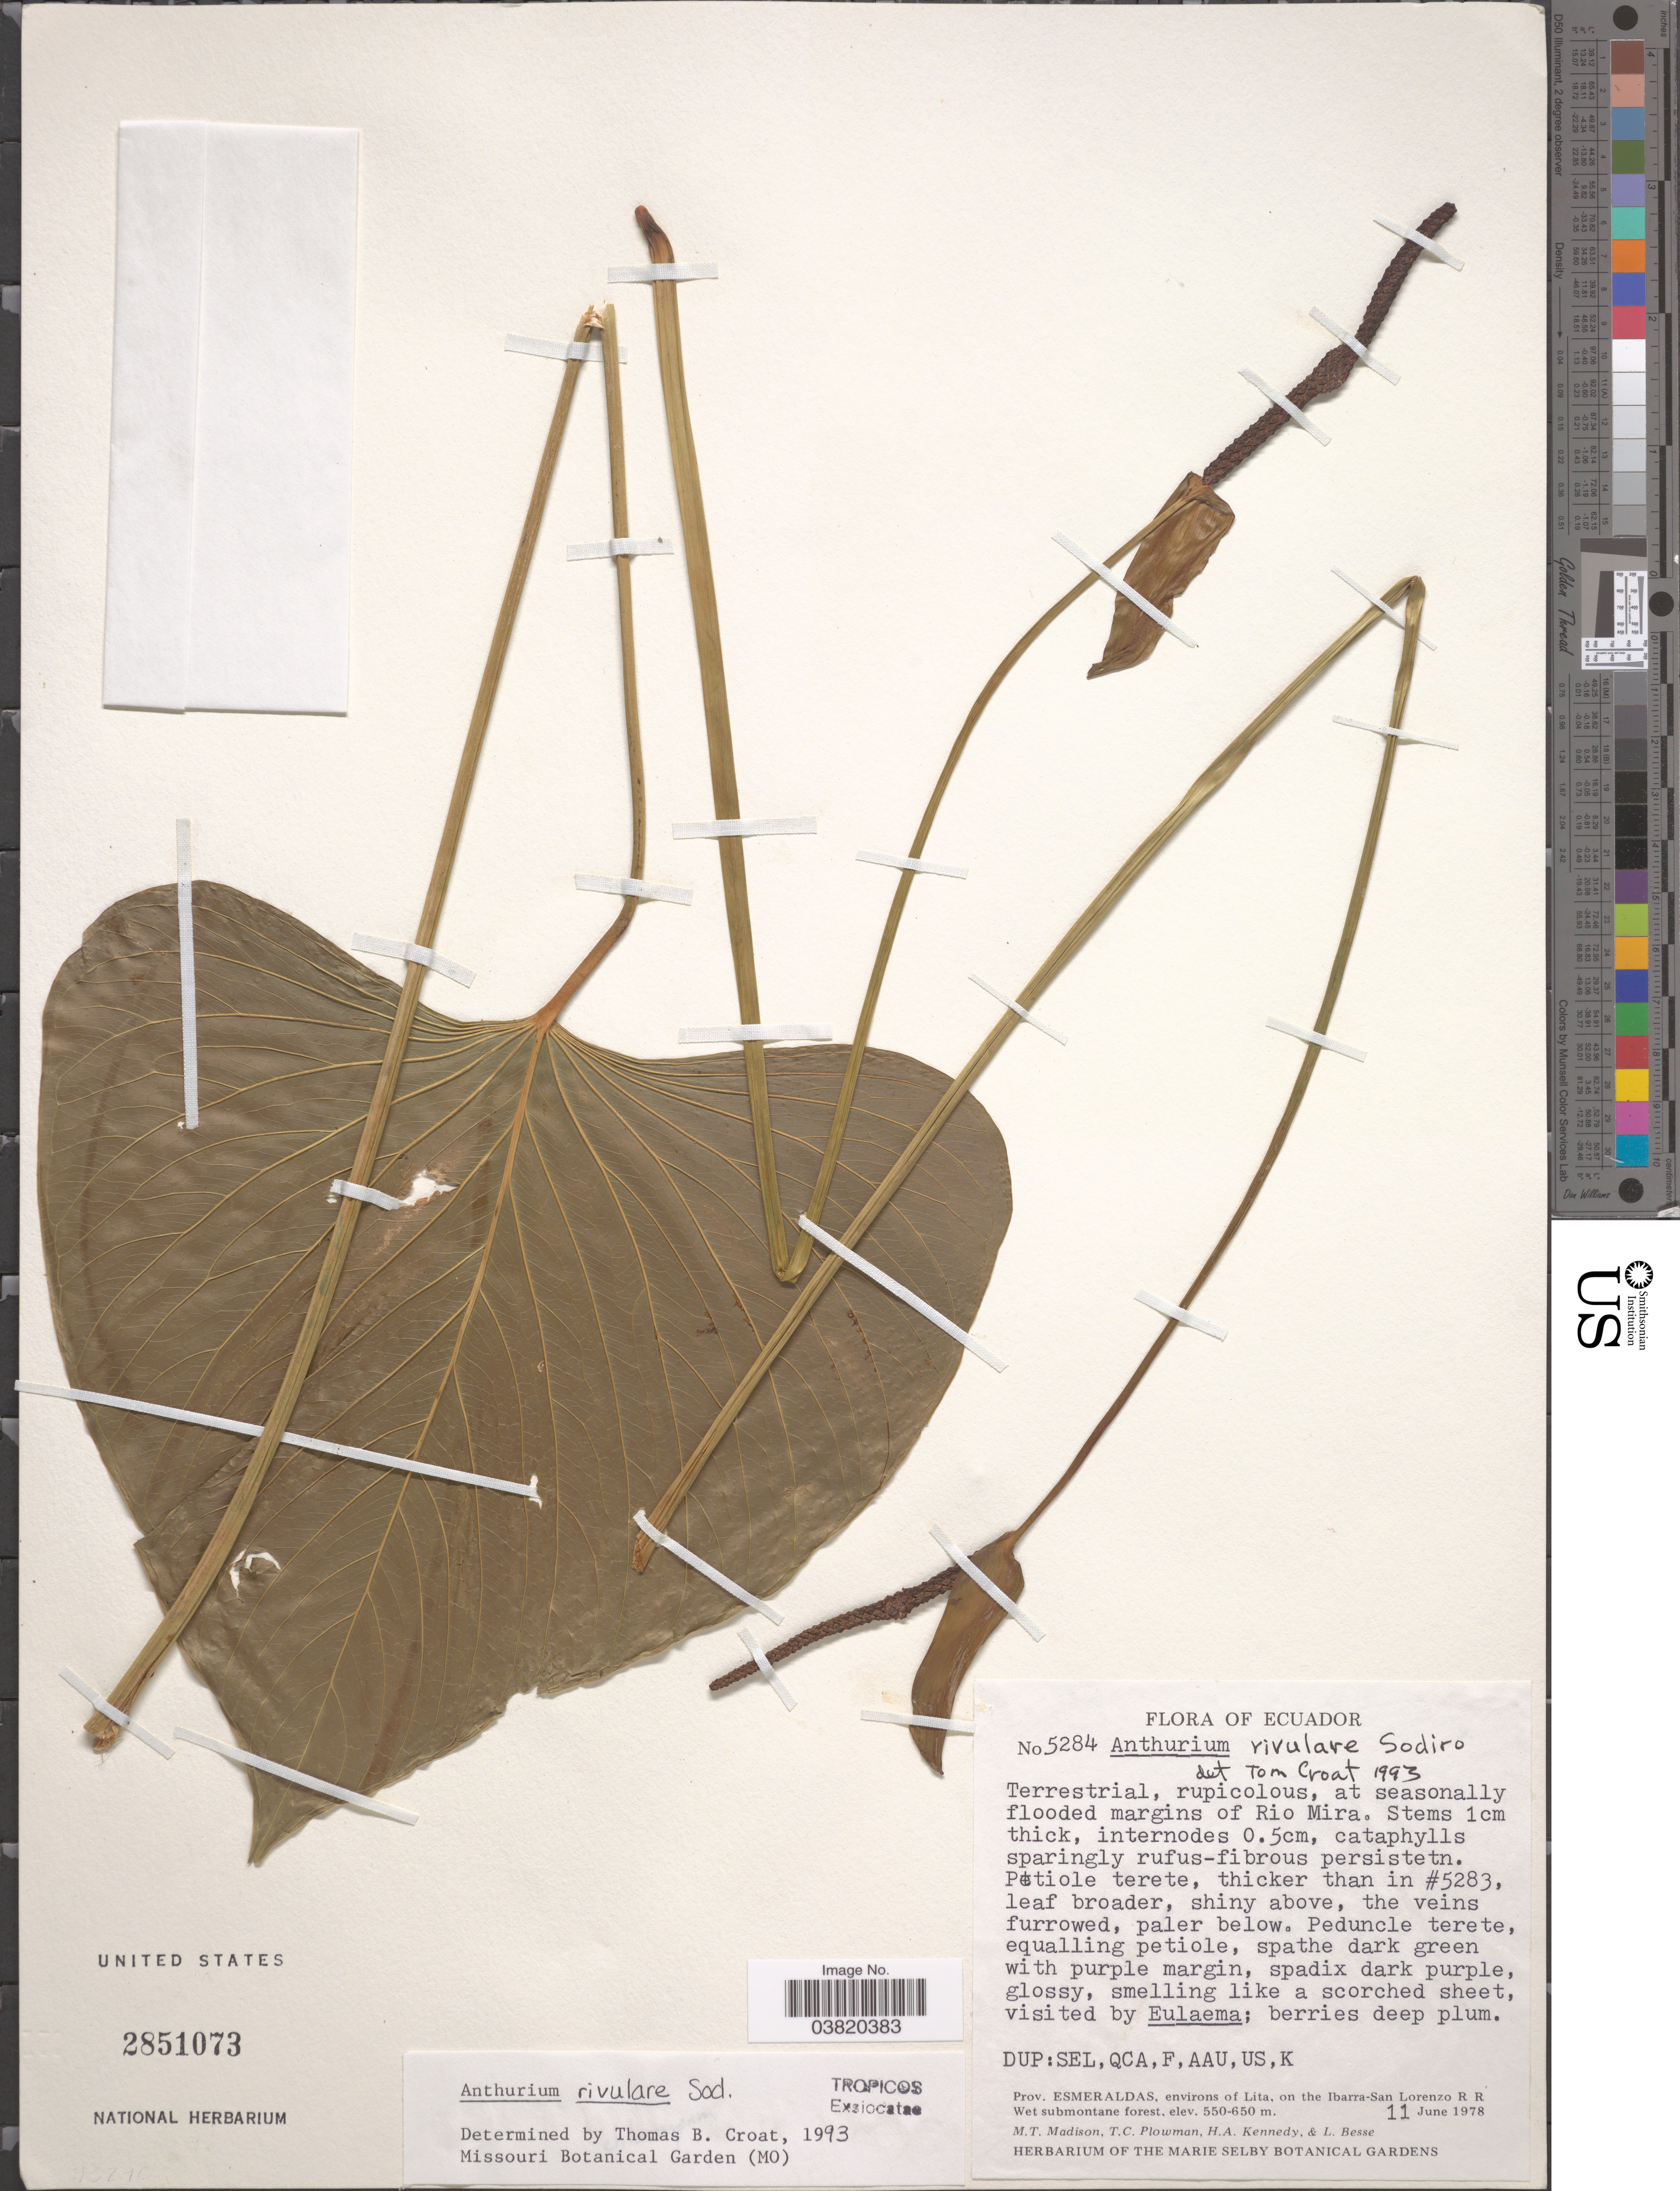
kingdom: Plantae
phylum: Tracheophyta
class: Liliopsida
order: Alismatales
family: Araceae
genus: Anthurium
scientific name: Anthurium rivulare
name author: Sodiro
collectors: M. T. Madison, T. Plowman, H. Kennedy & L. Besse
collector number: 5284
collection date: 1978-06-11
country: Ecuador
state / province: Esmeraldas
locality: At seasonally flooded margins of Rio Mira. Environs of Lita, on the Ibarra-San Lorenzo R R.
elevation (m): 550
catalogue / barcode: US 2851073